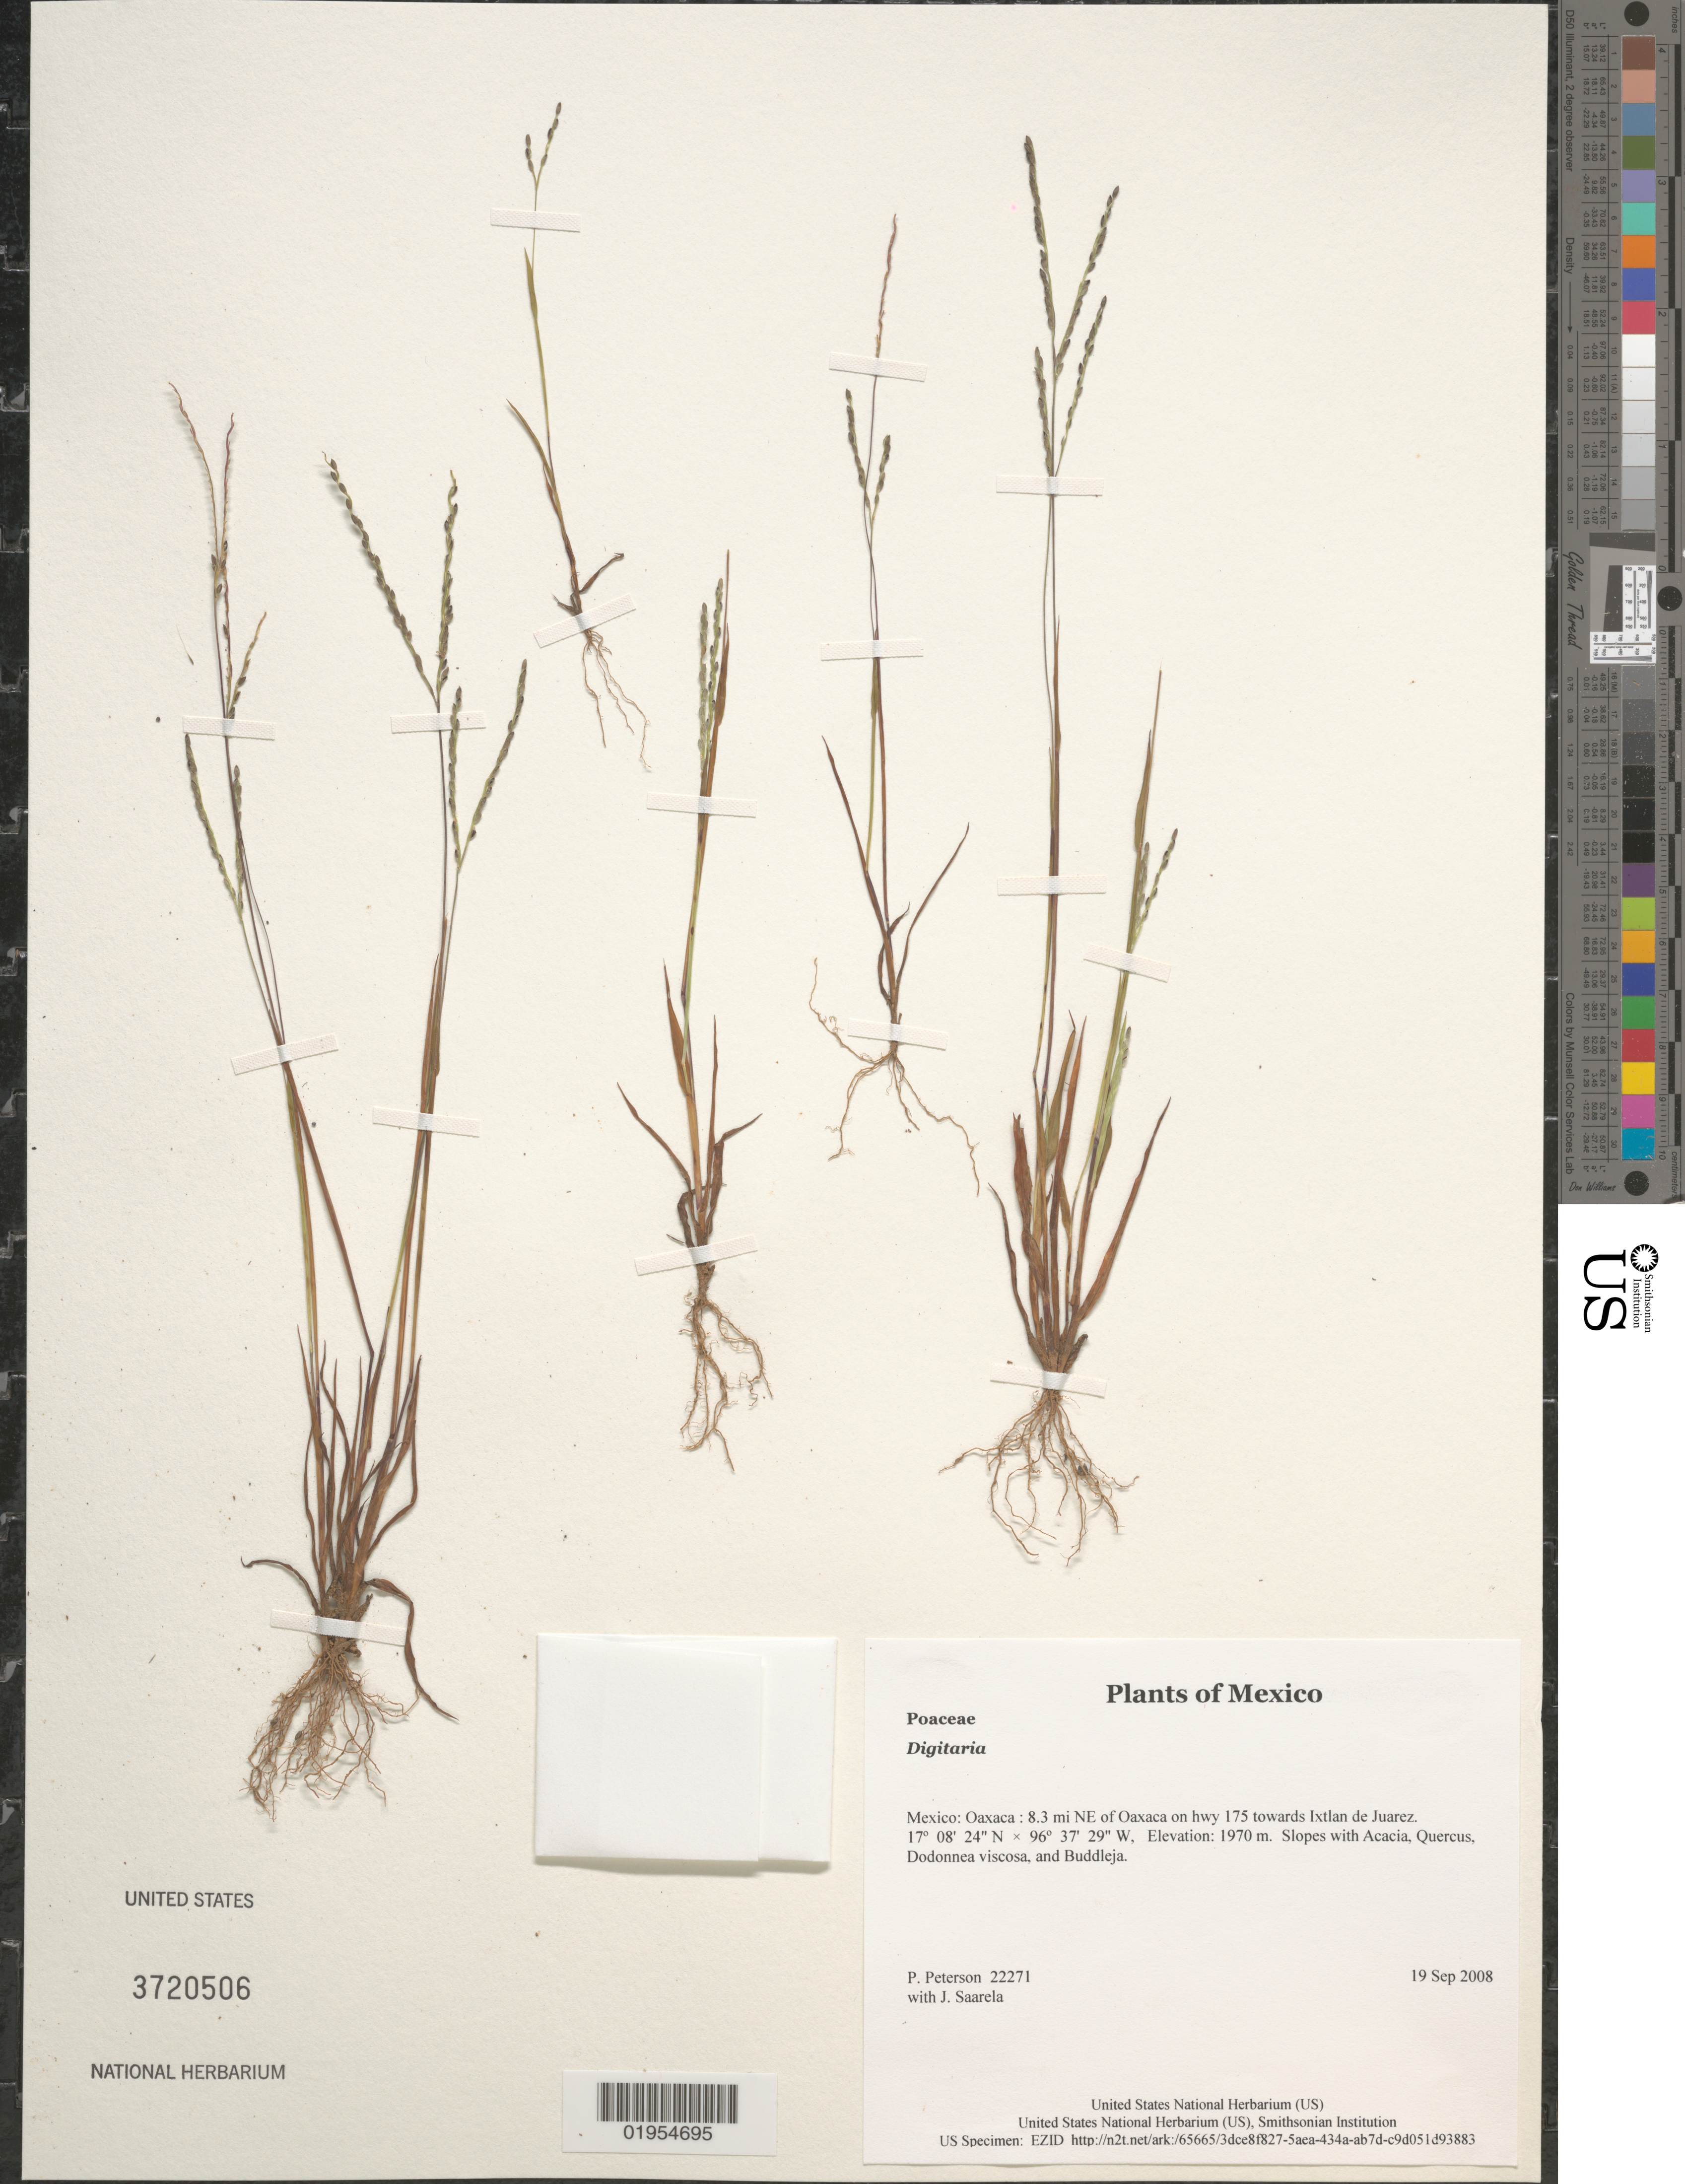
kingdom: Plantae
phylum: Tracheophyta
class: Liliopsida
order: Poales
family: Poaceae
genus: Digitaria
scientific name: Digitaria sp.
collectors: P. M. Peterson & J. Saarela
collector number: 22271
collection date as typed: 19 Sep 2008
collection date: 2008-09-19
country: Mexico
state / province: Oaxaca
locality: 8.3 mi NE of Oaxaca on hwy 175 towards Ixtlan de Juarez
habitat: Slopes with Acacia, Quercus, Dodonnea viscosa, and Buddleja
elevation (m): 1970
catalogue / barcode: US 3720506